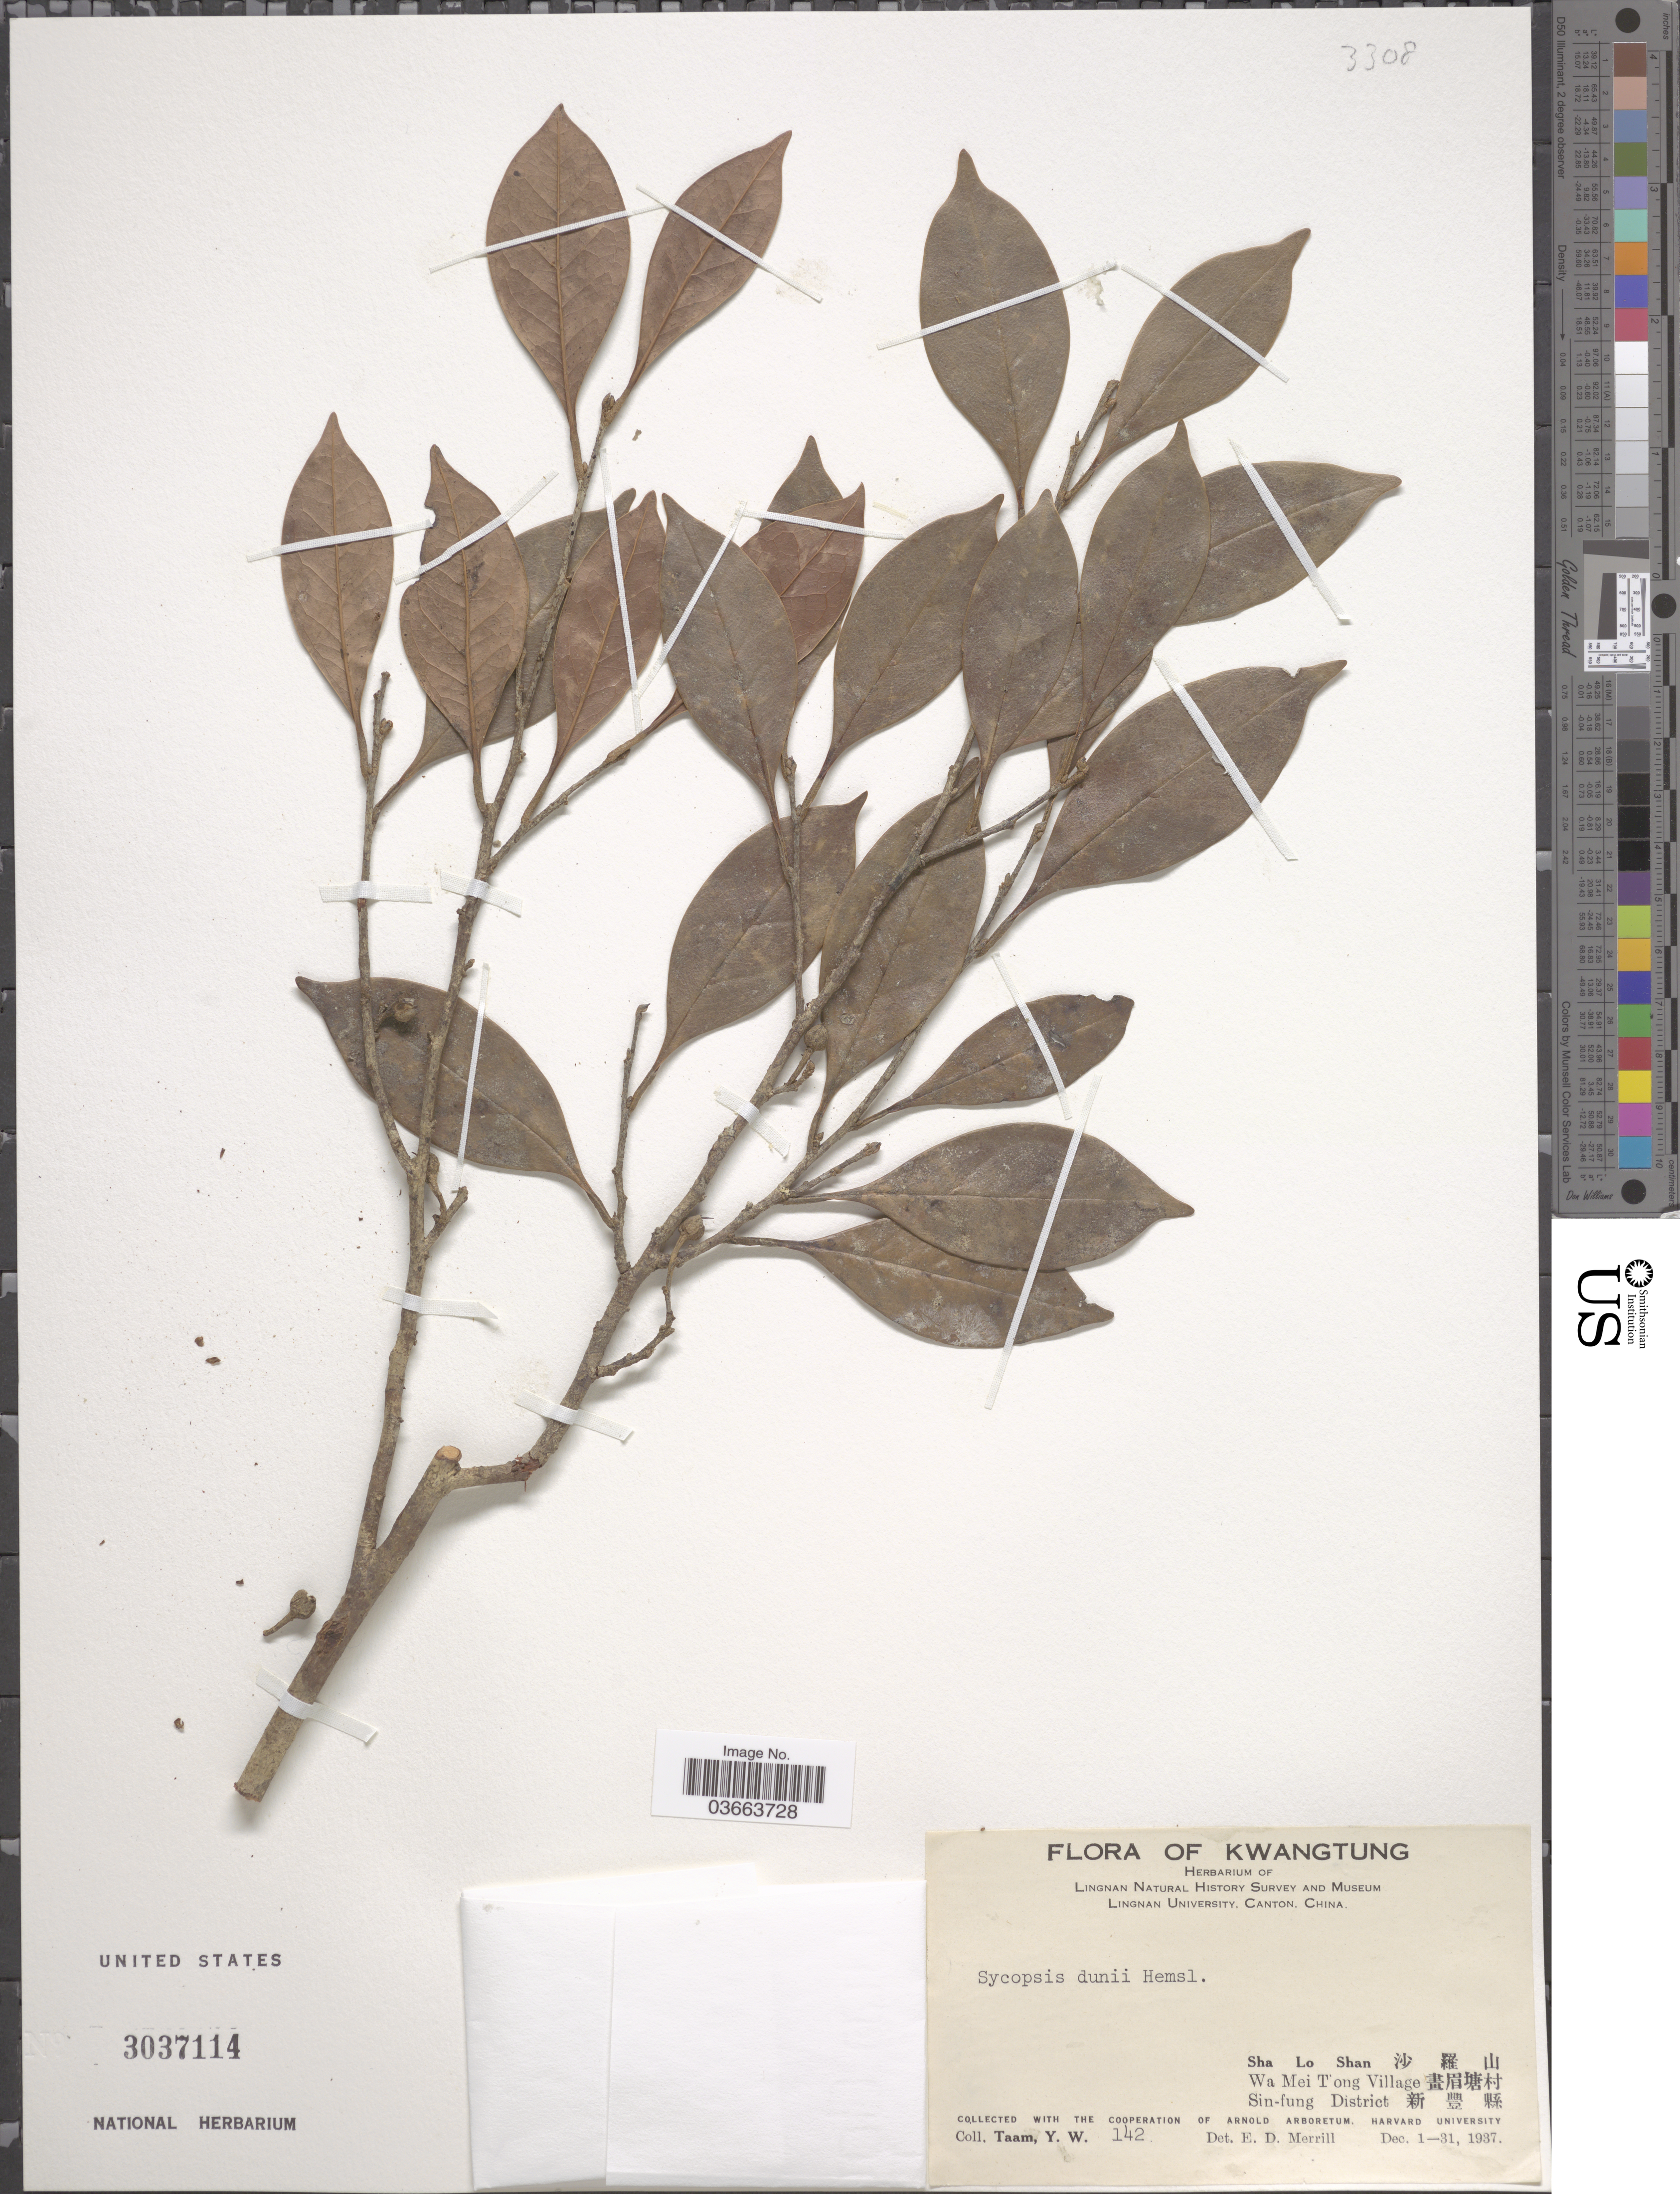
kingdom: Plantae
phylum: Tracheophyta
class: Magnoliopsida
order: Saxifragales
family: Hamamelidaceae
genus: Distyliopsis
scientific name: Distyliopsis dunnii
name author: (Hemsl.) Endress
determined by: Strong, Mark T., (BOT), Smithsonian Institution - National Museum of Natural History (UNITED STATES)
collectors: Y. W. Taam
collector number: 142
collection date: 1937-12-01/1937-12-31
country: China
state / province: Guangdong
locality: Kwangtung. Sha Lo Shan X Wa Mei Tong Village X Sin-fung District X.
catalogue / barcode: US 3037114